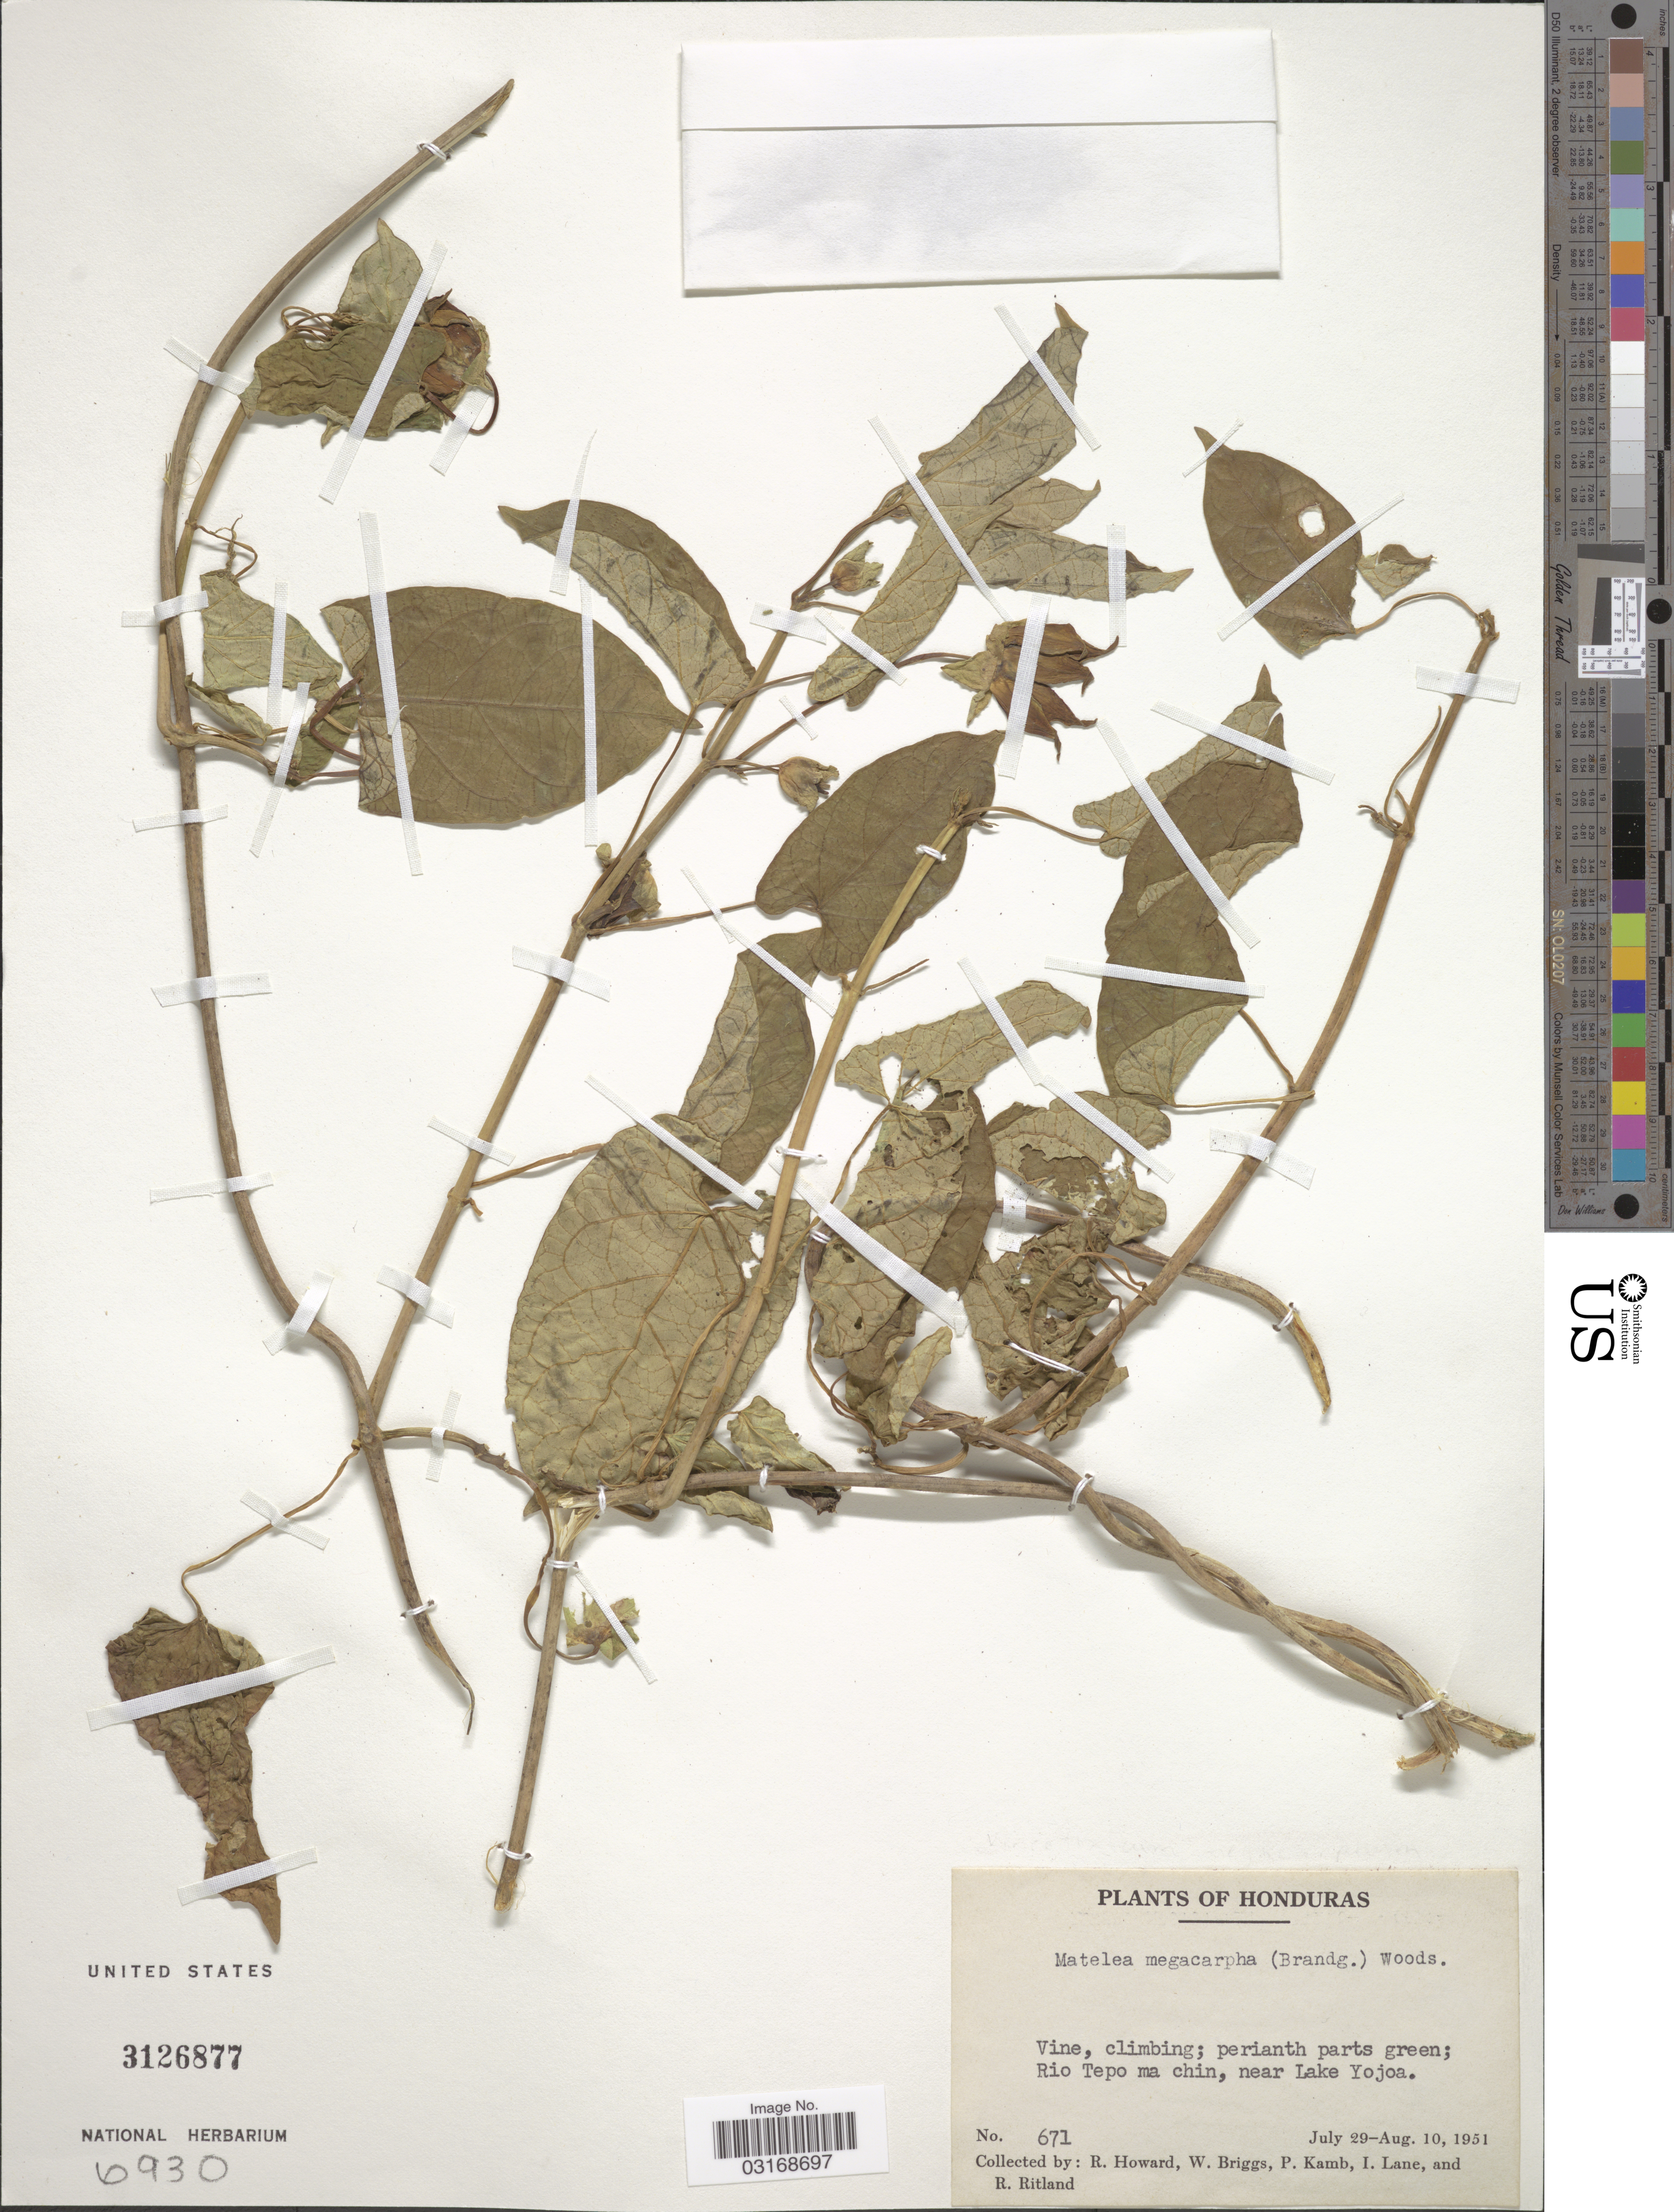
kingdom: Plantae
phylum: Tracheophyta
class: Magnoliopsida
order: Gentianales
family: Apocynaceae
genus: Matelea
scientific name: Matelea megacarpha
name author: (Brandegee) Woodson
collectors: R. Howard, W. Briggs, P. Kamb, I. Lane & R. Ritland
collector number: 671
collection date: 1951-07-29/1951-08-10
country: Honduras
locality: Rio Tepo ma chin, near Lake Yojoa.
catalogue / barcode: US 3126877